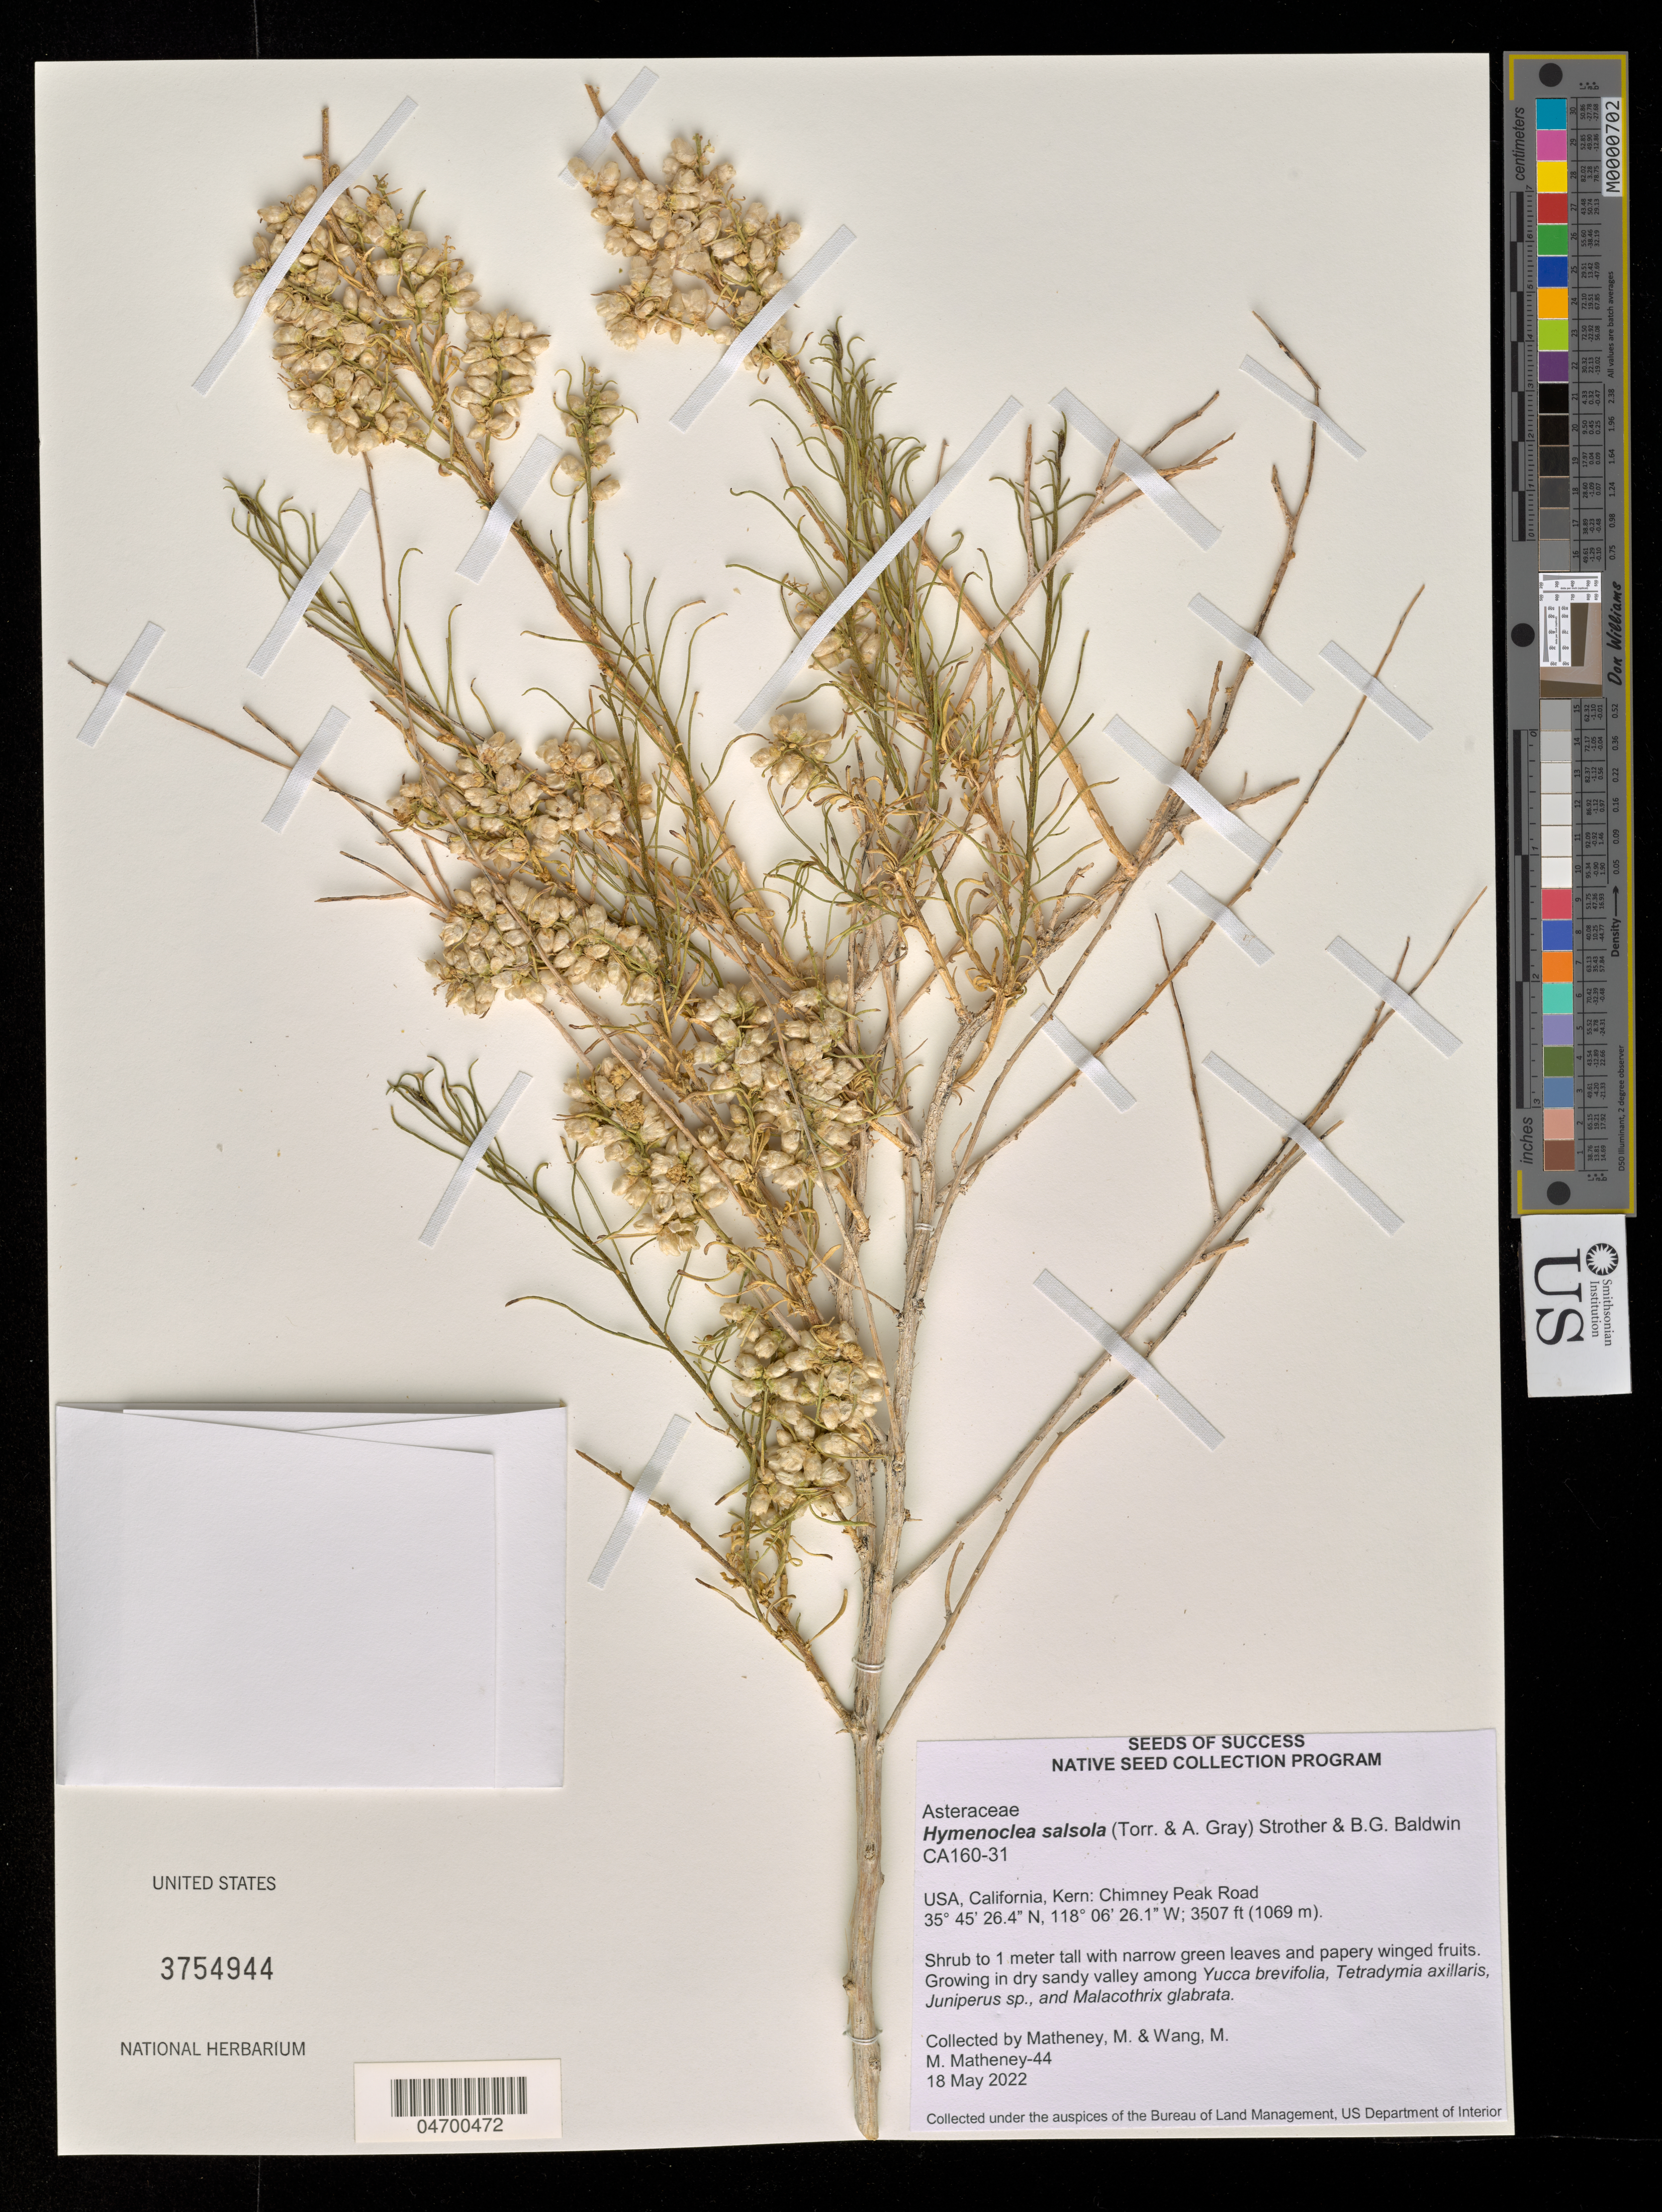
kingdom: Plantae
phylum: Tracheophyta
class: Magnoliopsida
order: Asterales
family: Asteraceae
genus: Hymenoclea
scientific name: Hymenoclea salsola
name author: Torr. & A. Gray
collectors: H. Collins & M. Wang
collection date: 2022-05-18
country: United States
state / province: California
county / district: Kern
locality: Kern: Chimney Peak Road.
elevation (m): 1069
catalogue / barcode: US 3754944